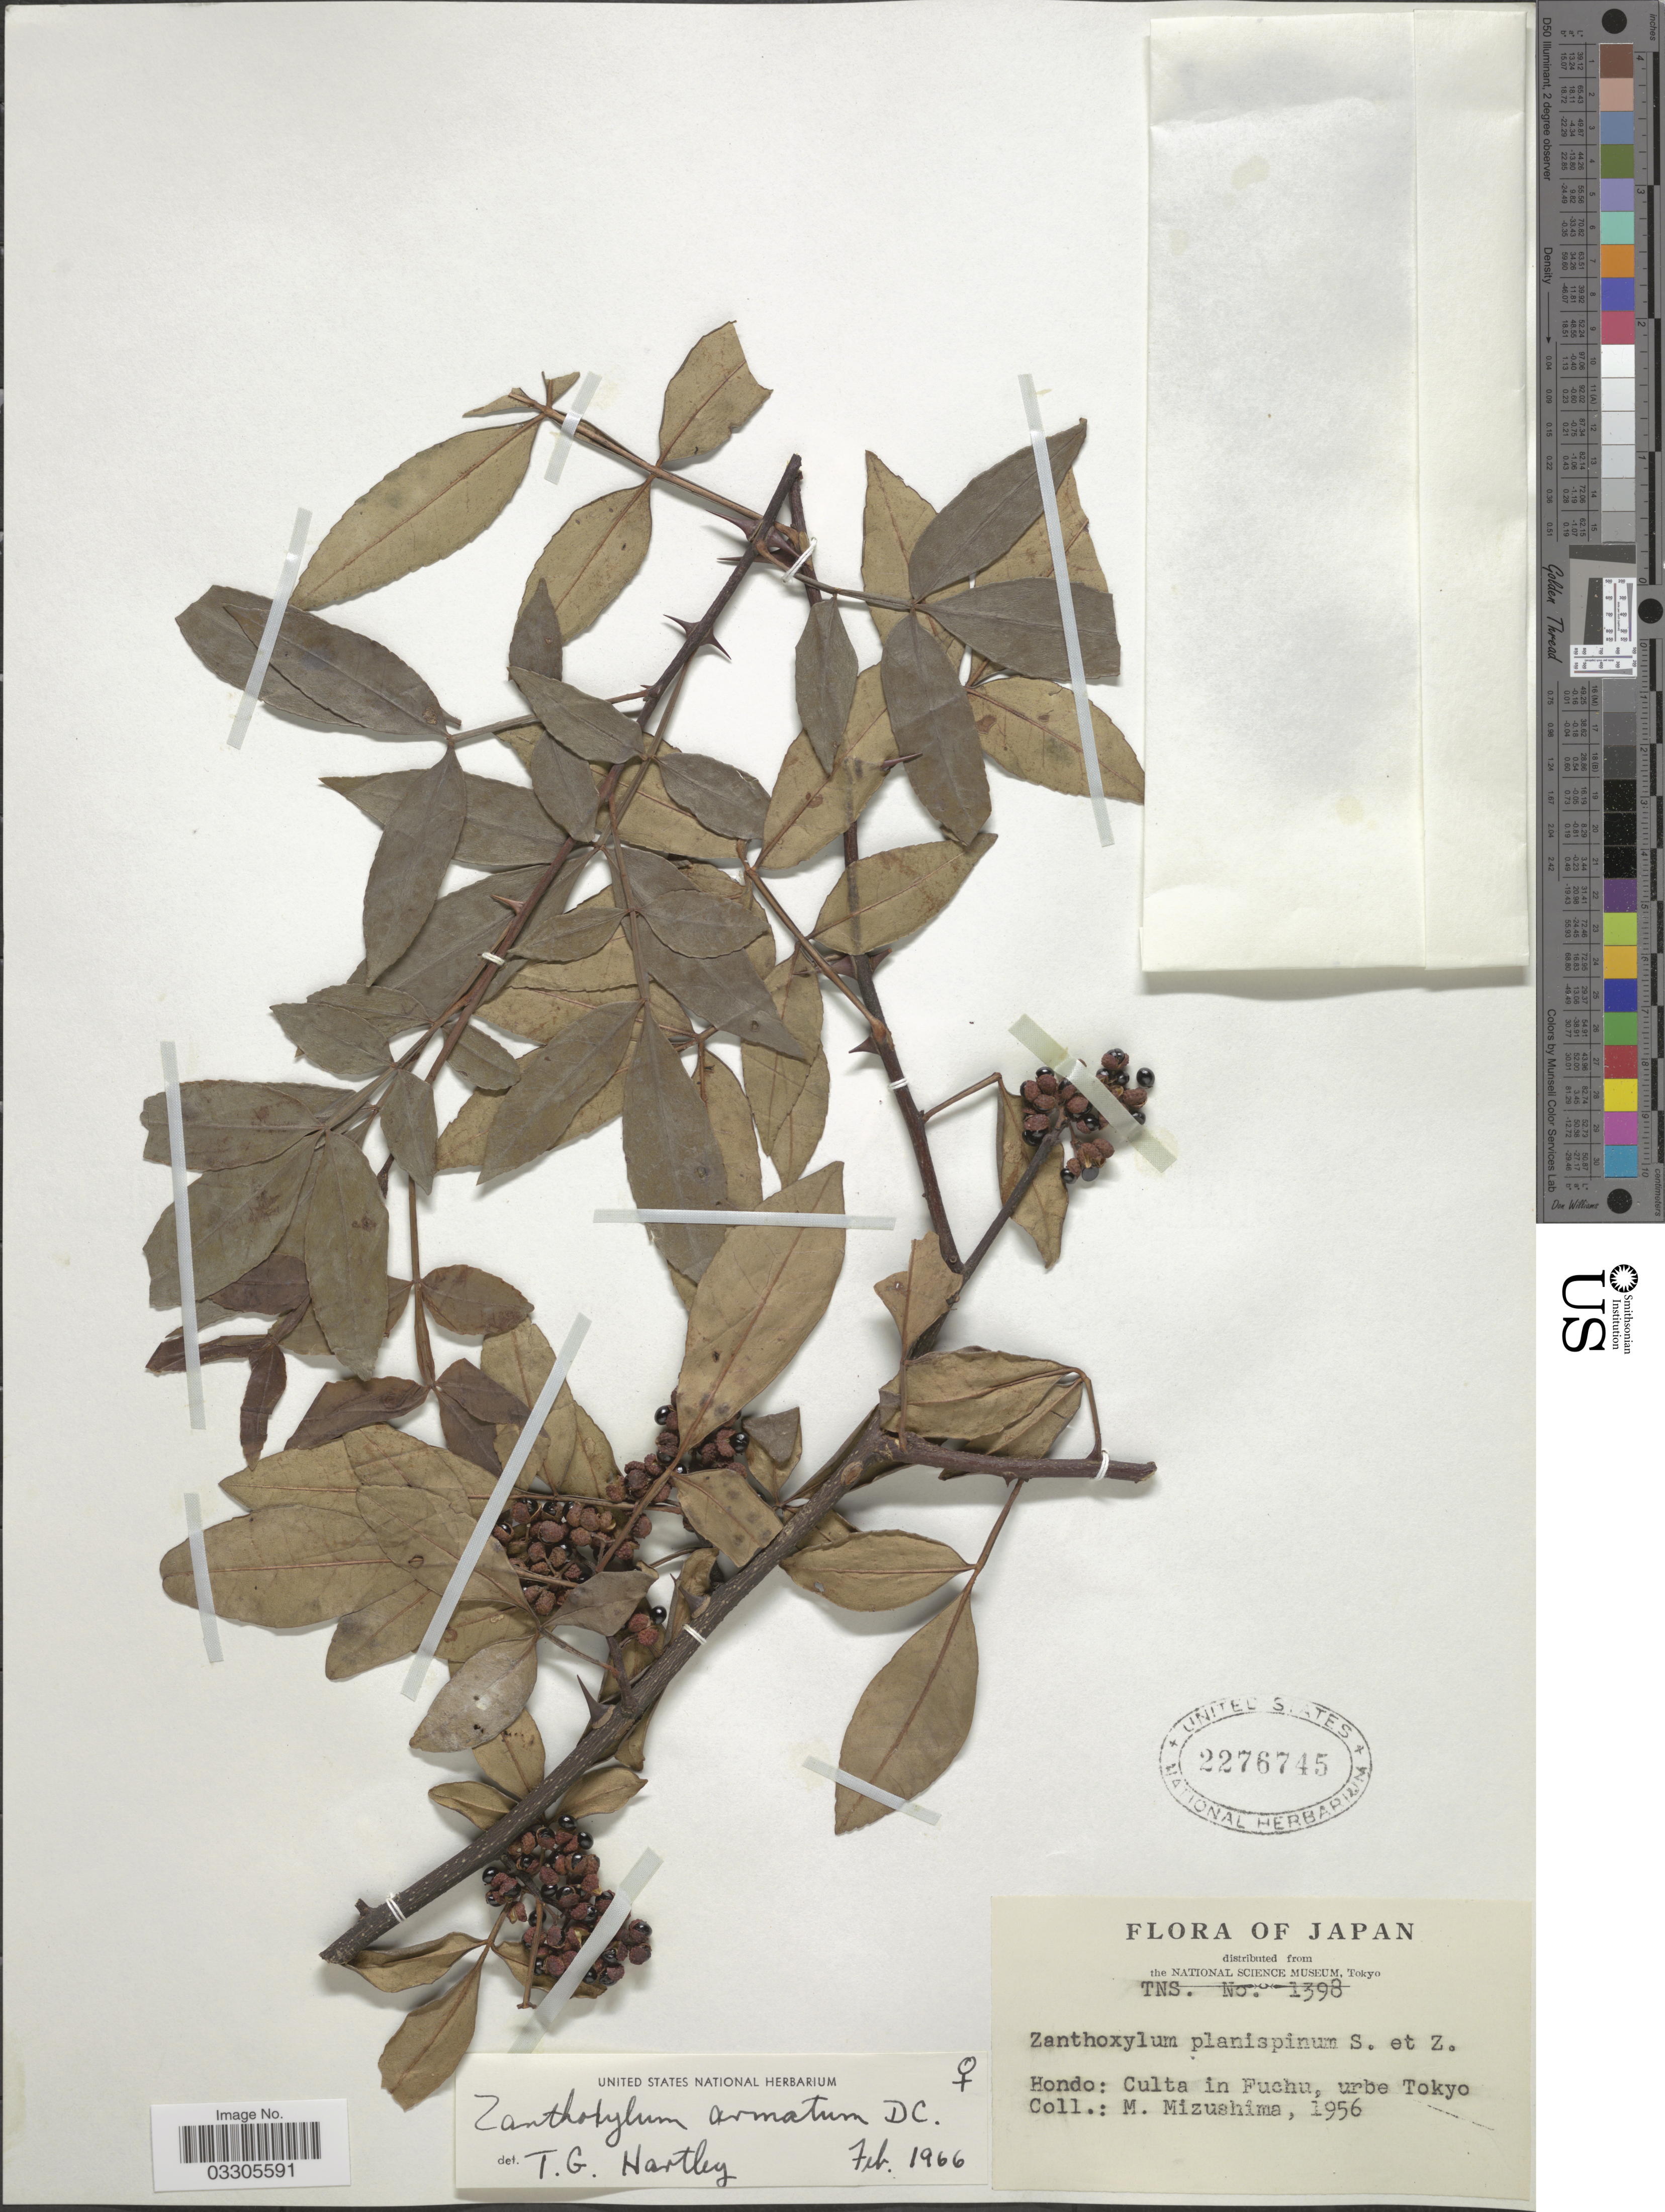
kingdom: Plantae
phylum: Tracheophyta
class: Magnoliopsida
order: Sapindales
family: Rutaceae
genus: Zanthoxylum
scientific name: Zanthoxylum armatum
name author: DC.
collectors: M. Mizushima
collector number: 1398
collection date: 1956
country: Japan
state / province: Tokyo, Federal City of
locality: Hondo: Culta in Fuchu, urbe Tokyo.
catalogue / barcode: US 2276745